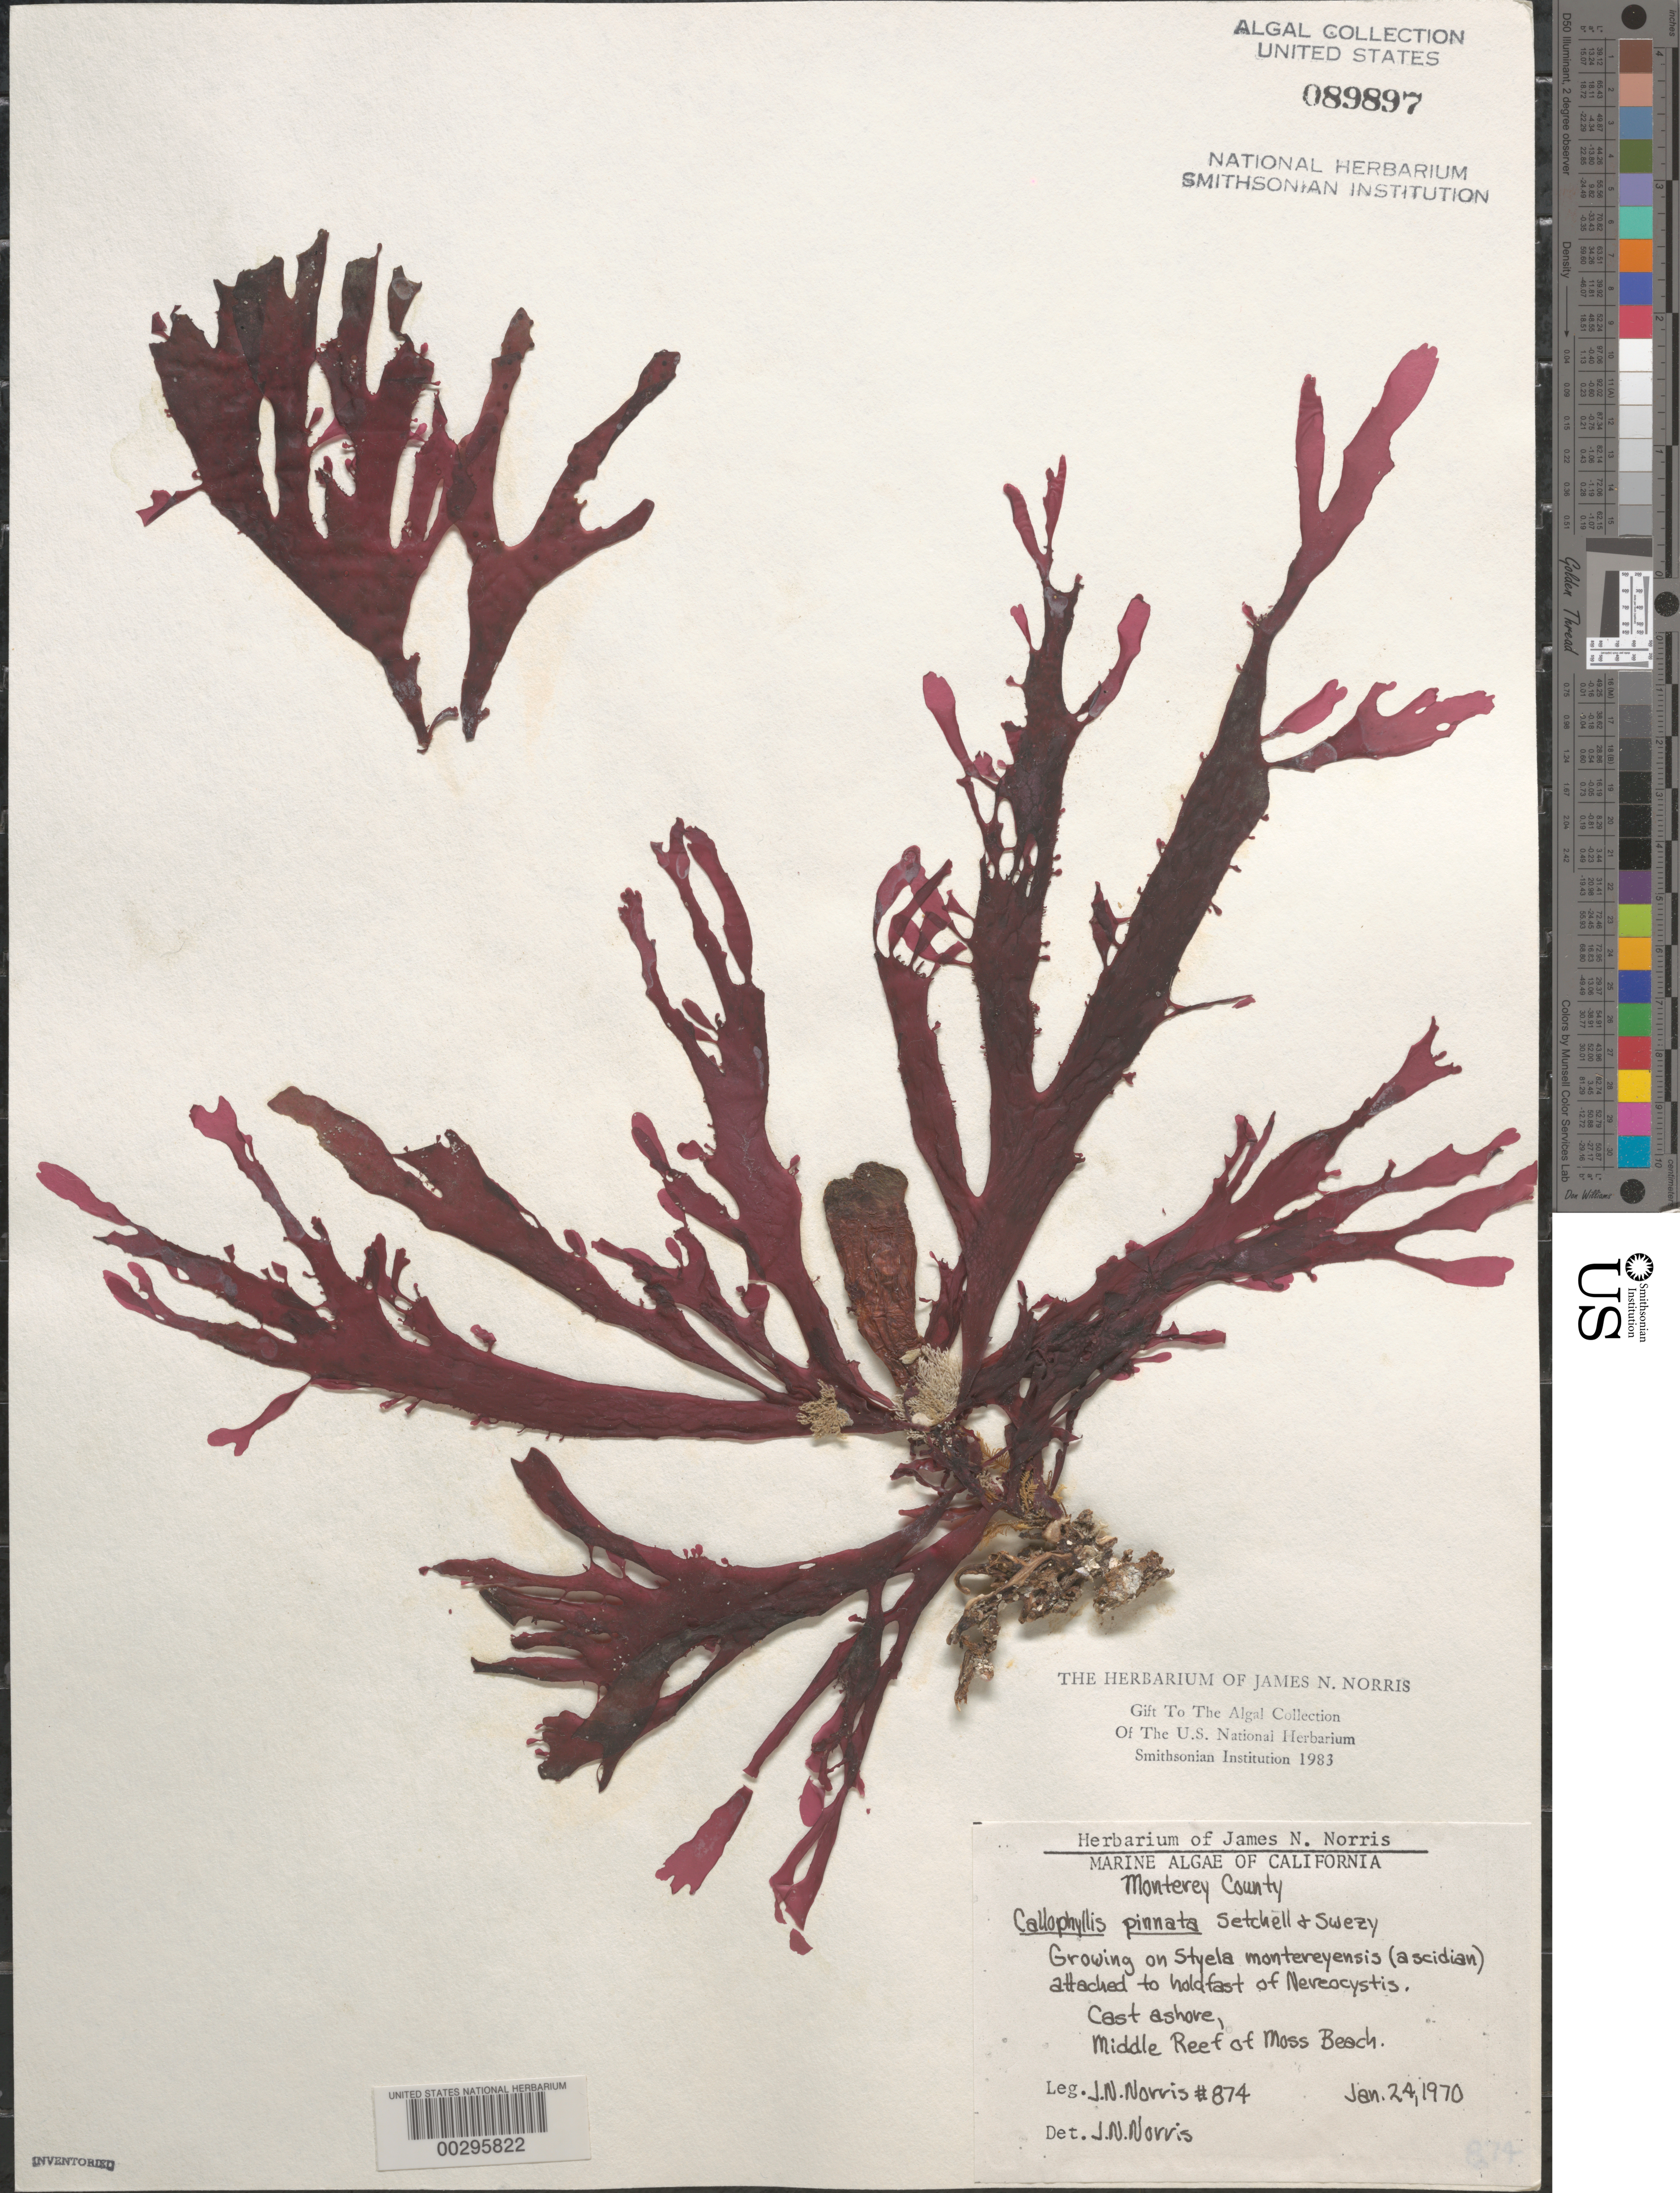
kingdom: Plantae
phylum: Rhodophyta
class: Florideophyceae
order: Gigartinales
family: Kallymeniaceae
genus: Callophyllis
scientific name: Callophyllis pinnata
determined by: Norris, James N.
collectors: J. N. Norris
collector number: JN-874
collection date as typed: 24 Jan 1970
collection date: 1970-01-24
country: United States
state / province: California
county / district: Monterey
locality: Middle Reef of Moss Beach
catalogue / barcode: US 89897